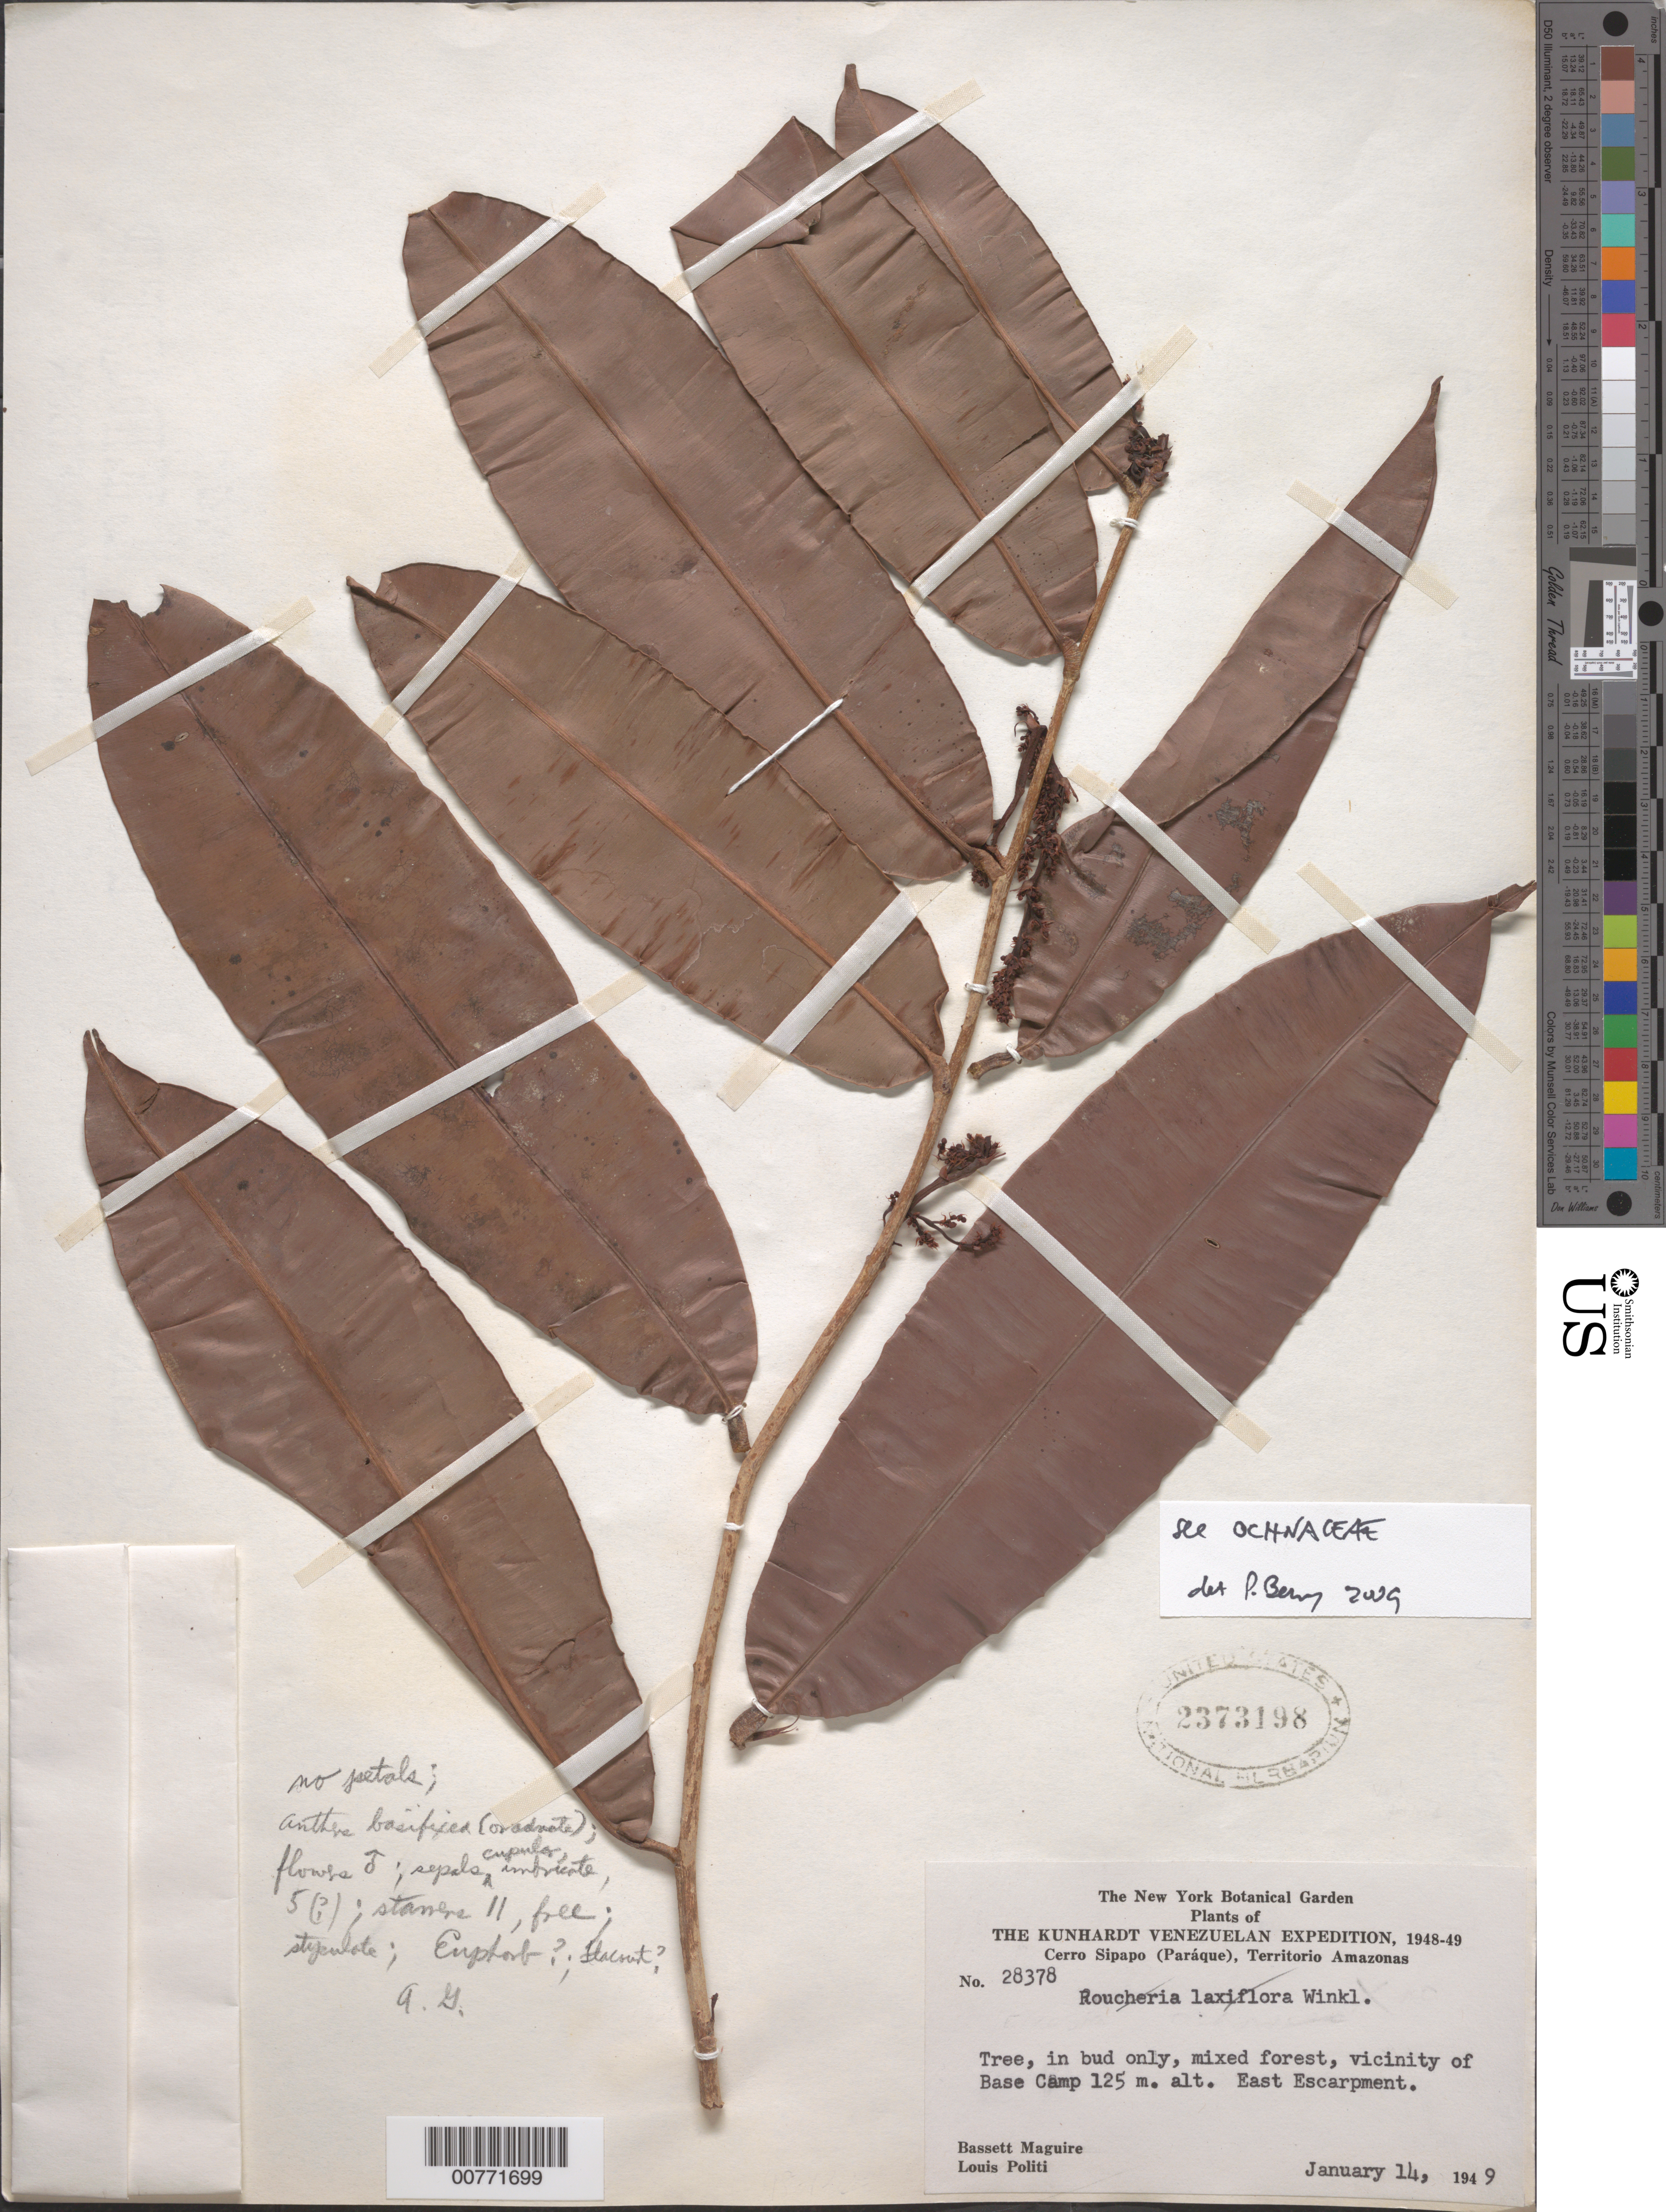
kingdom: Plantae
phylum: Tracheophyta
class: Magnoliopsida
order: Malpighiales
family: Ochnaceae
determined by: Berry, P. E., (WIS), University of Wisconsin - Madison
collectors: B. Maguire & L. Politi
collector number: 28378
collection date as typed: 14-Jan-49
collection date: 1949-01-14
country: Venezuela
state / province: Amazonas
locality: Cerro Sipapo (Paráque), E escarpment, Base Camp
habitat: Mixed forest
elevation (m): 125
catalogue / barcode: US 2373198